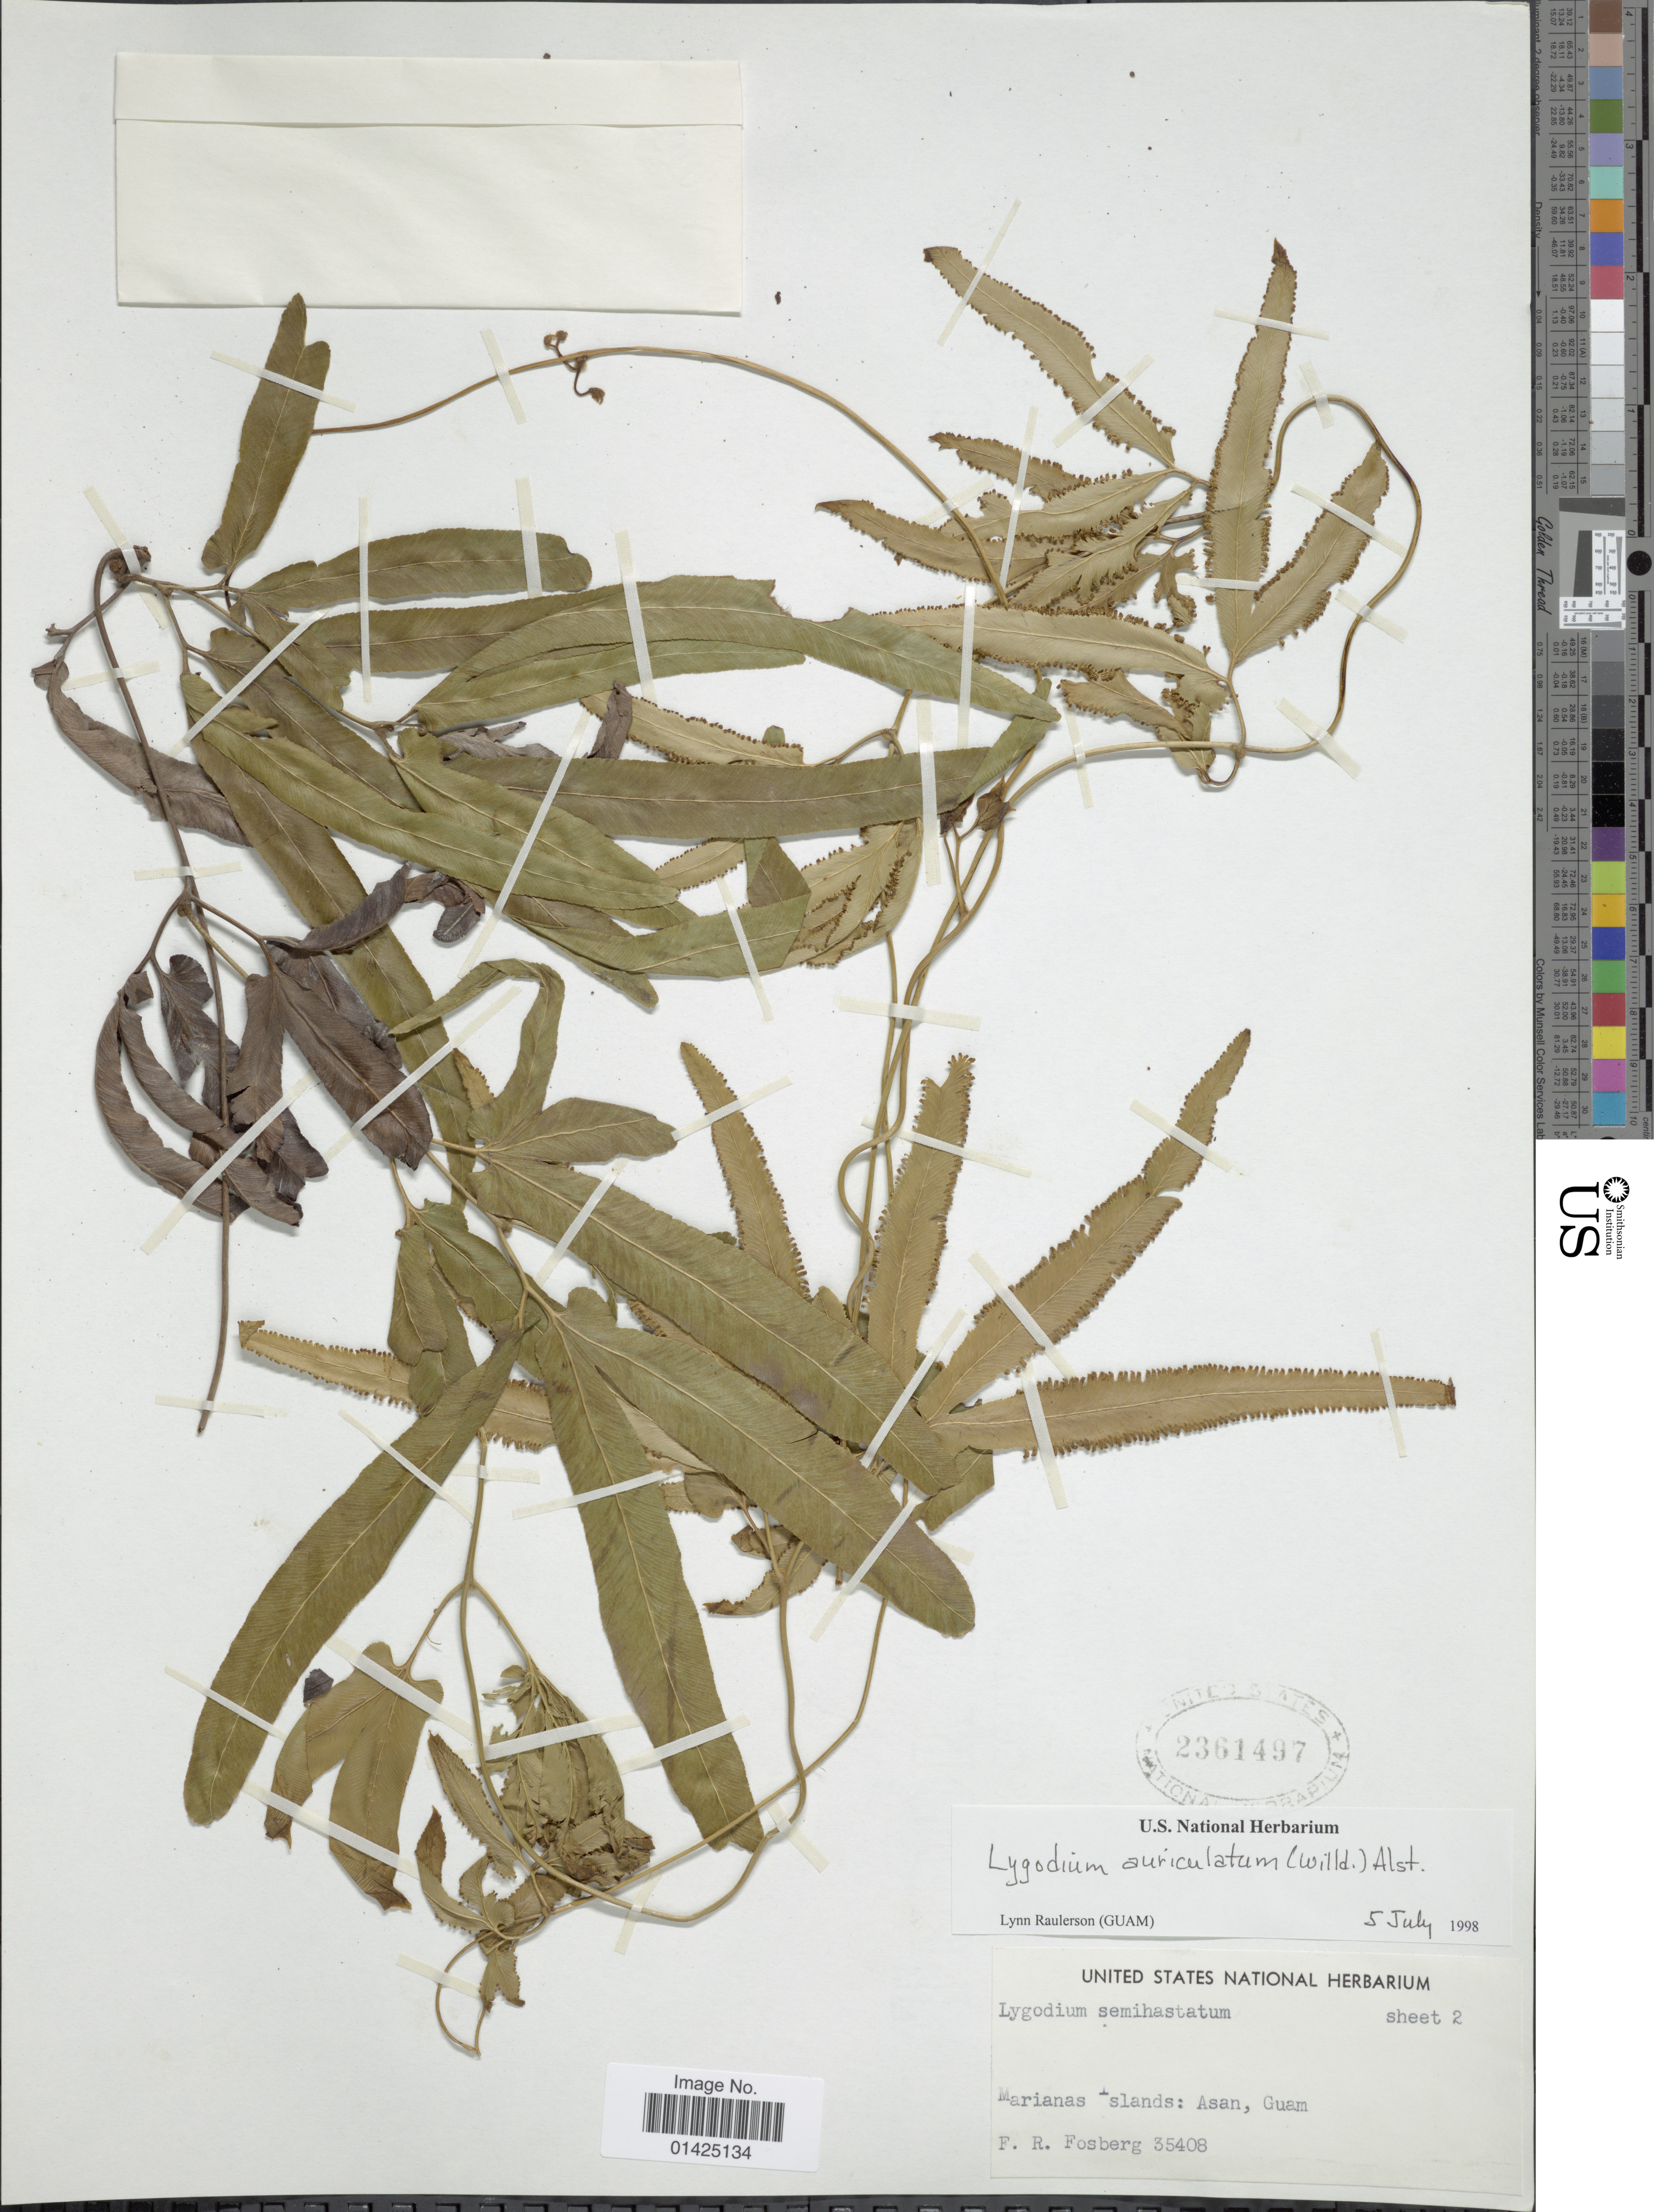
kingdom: Plantae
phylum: Tracheophyta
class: Polypodiopsida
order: Schizaeales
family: Lygodiaceae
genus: Lygodium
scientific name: Lygodium auriculatum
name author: (Willd.) Alston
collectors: F. R. Fosberg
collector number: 35408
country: Northern Mariana Islands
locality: Marianas Island : Asan, Guam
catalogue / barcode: US 2361497